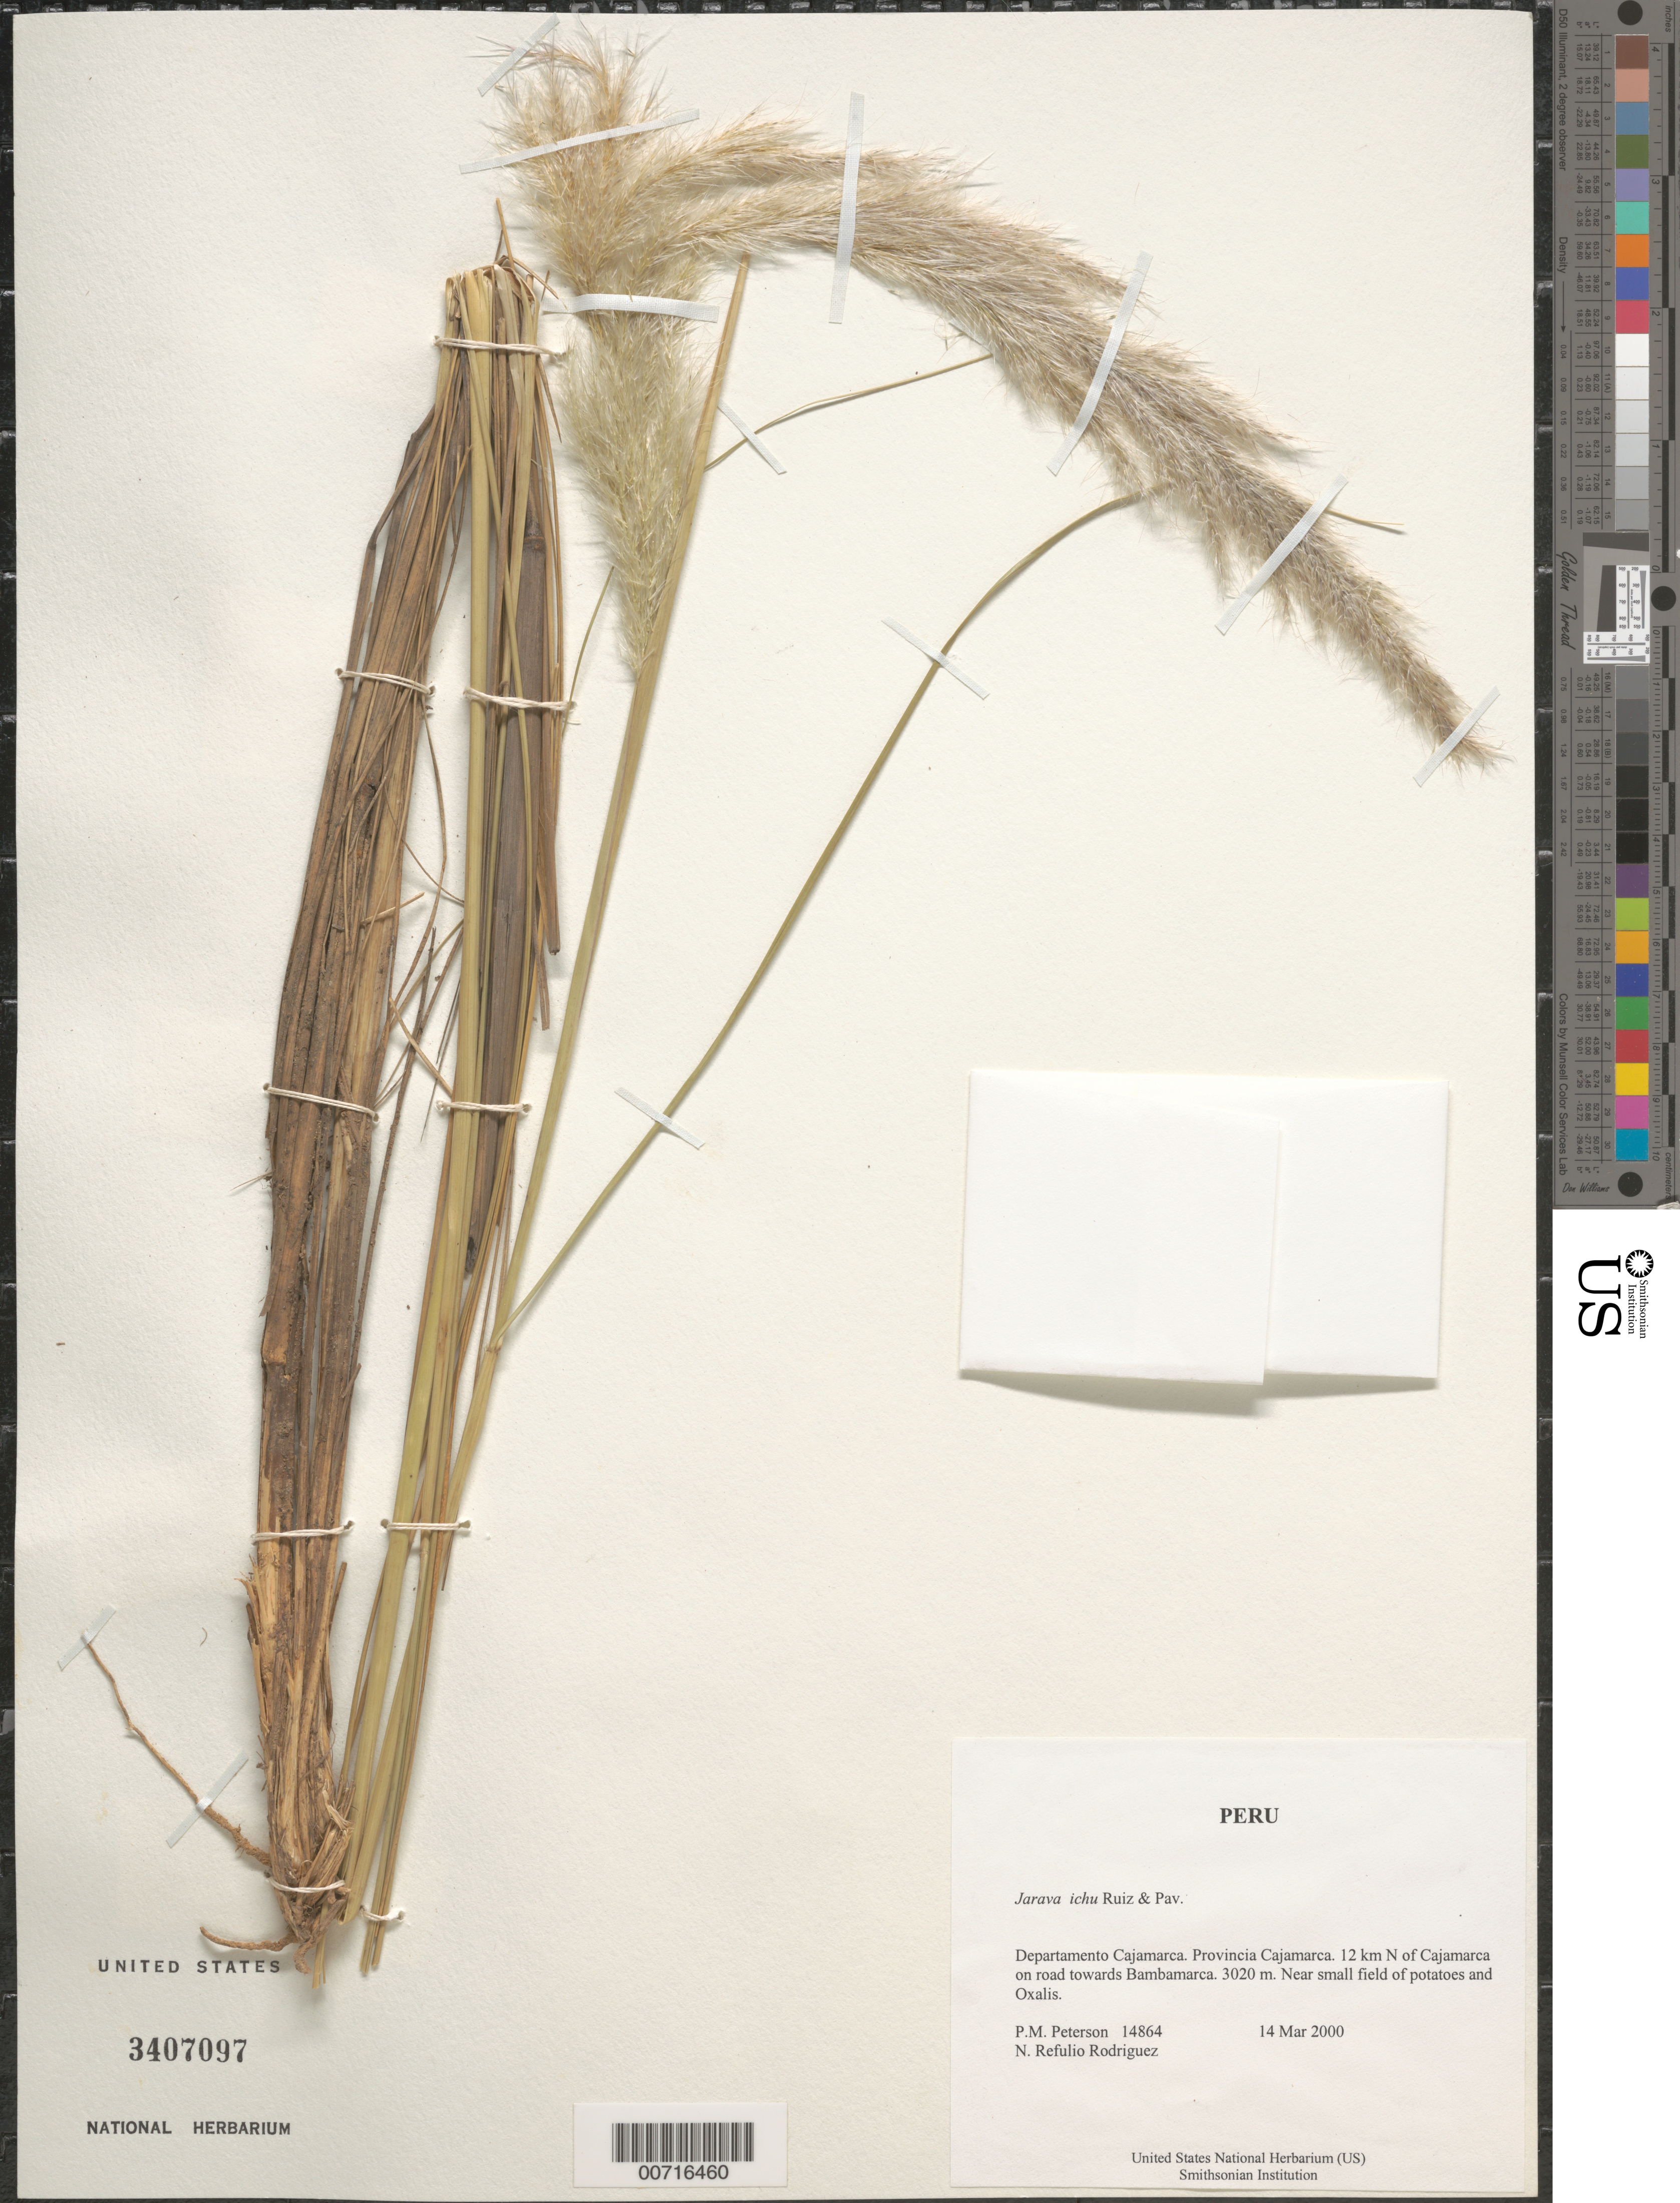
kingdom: Plantae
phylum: Tracheophyta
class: Liliopsida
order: Poales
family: Poaceae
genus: Jarava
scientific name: Jarava ichu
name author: Ruiz & Pav.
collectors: P. M. Peterson & N. Refulio-Rodríguez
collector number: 14864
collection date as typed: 14 Mar 2000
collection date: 2000-03-14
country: Peru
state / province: Cajamarca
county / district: Cajamarca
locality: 12 km N of Cajamarca on road towards Bambamarca.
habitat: Near small field of potatoes and Oxalis.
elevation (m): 3020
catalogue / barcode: US 3407097